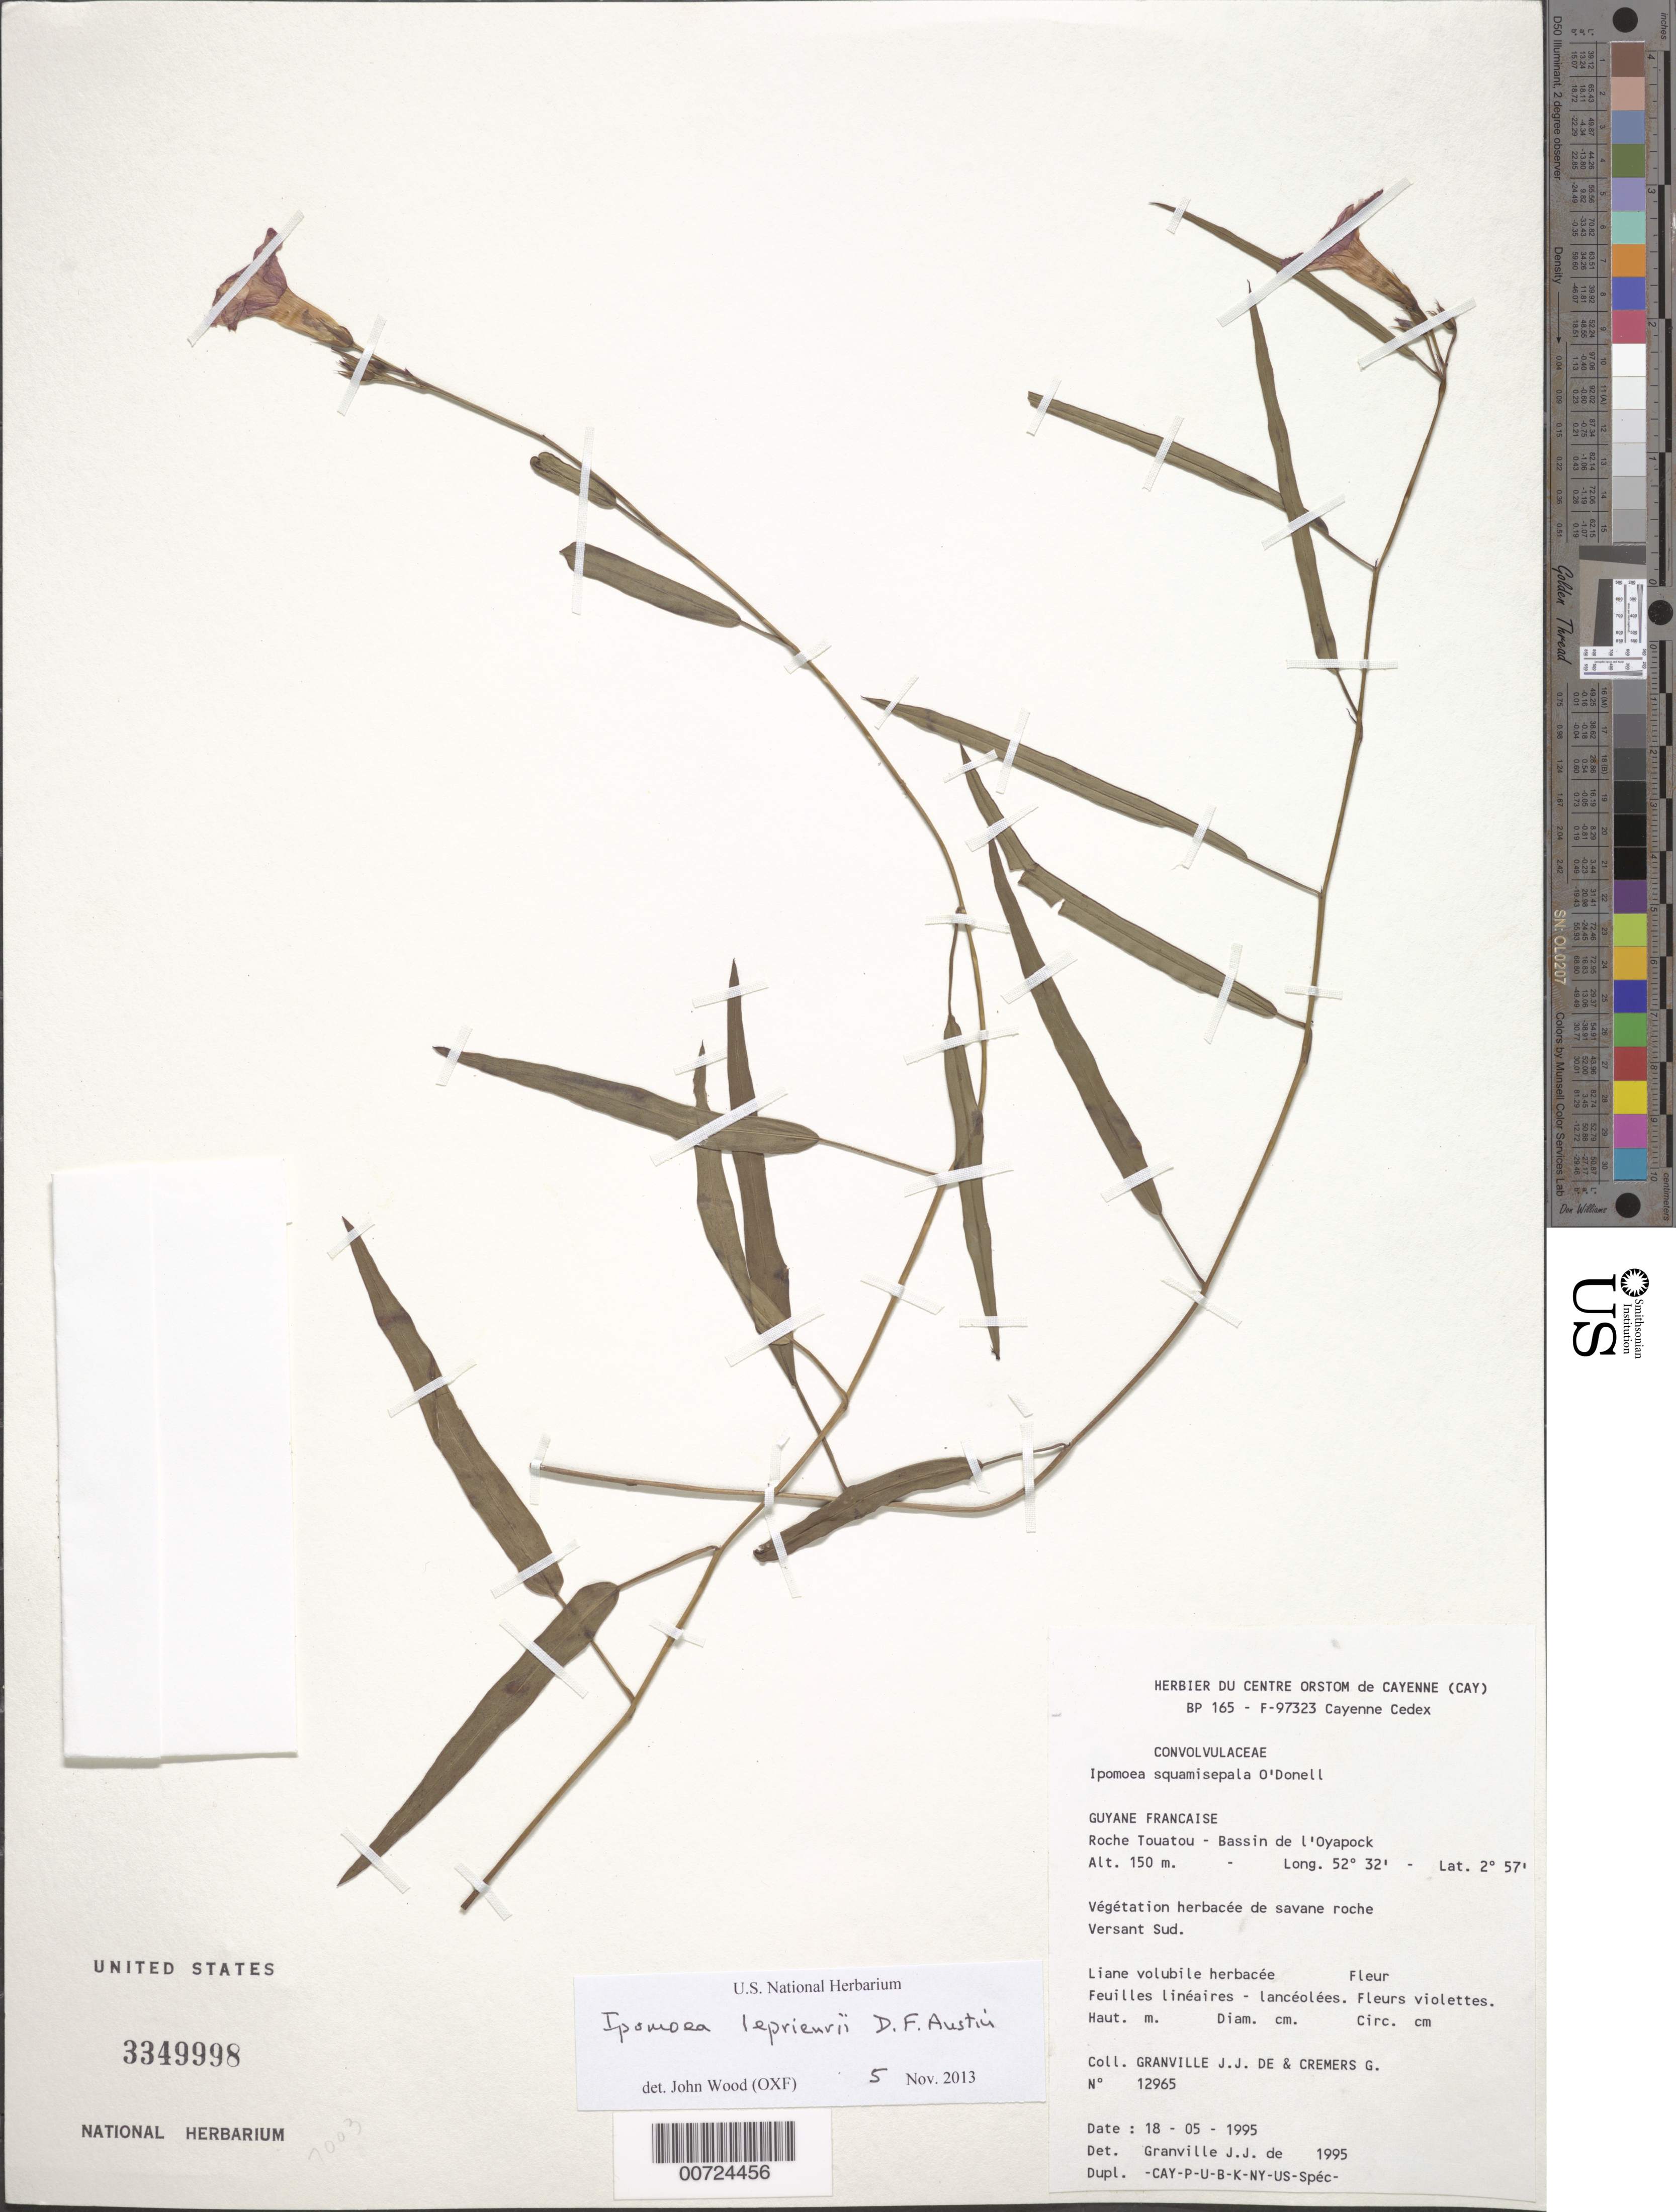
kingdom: Plantae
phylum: Tracheophyta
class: Magnoliopsida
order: Solanales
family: Convolvulaceae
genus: Ipomoea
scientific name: Ipomoea leprieurii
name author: D.F. Austin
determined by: Wood, J.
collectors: J.-J. de Granville & G. Cremers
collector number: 12965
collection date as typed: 18-May-95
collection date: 1995-05-18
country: French Guiana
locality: Roche Touatou, Bassin de l'Oyapock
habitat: Rocky savanna vegetation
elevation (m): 150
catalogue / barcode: US 3349998